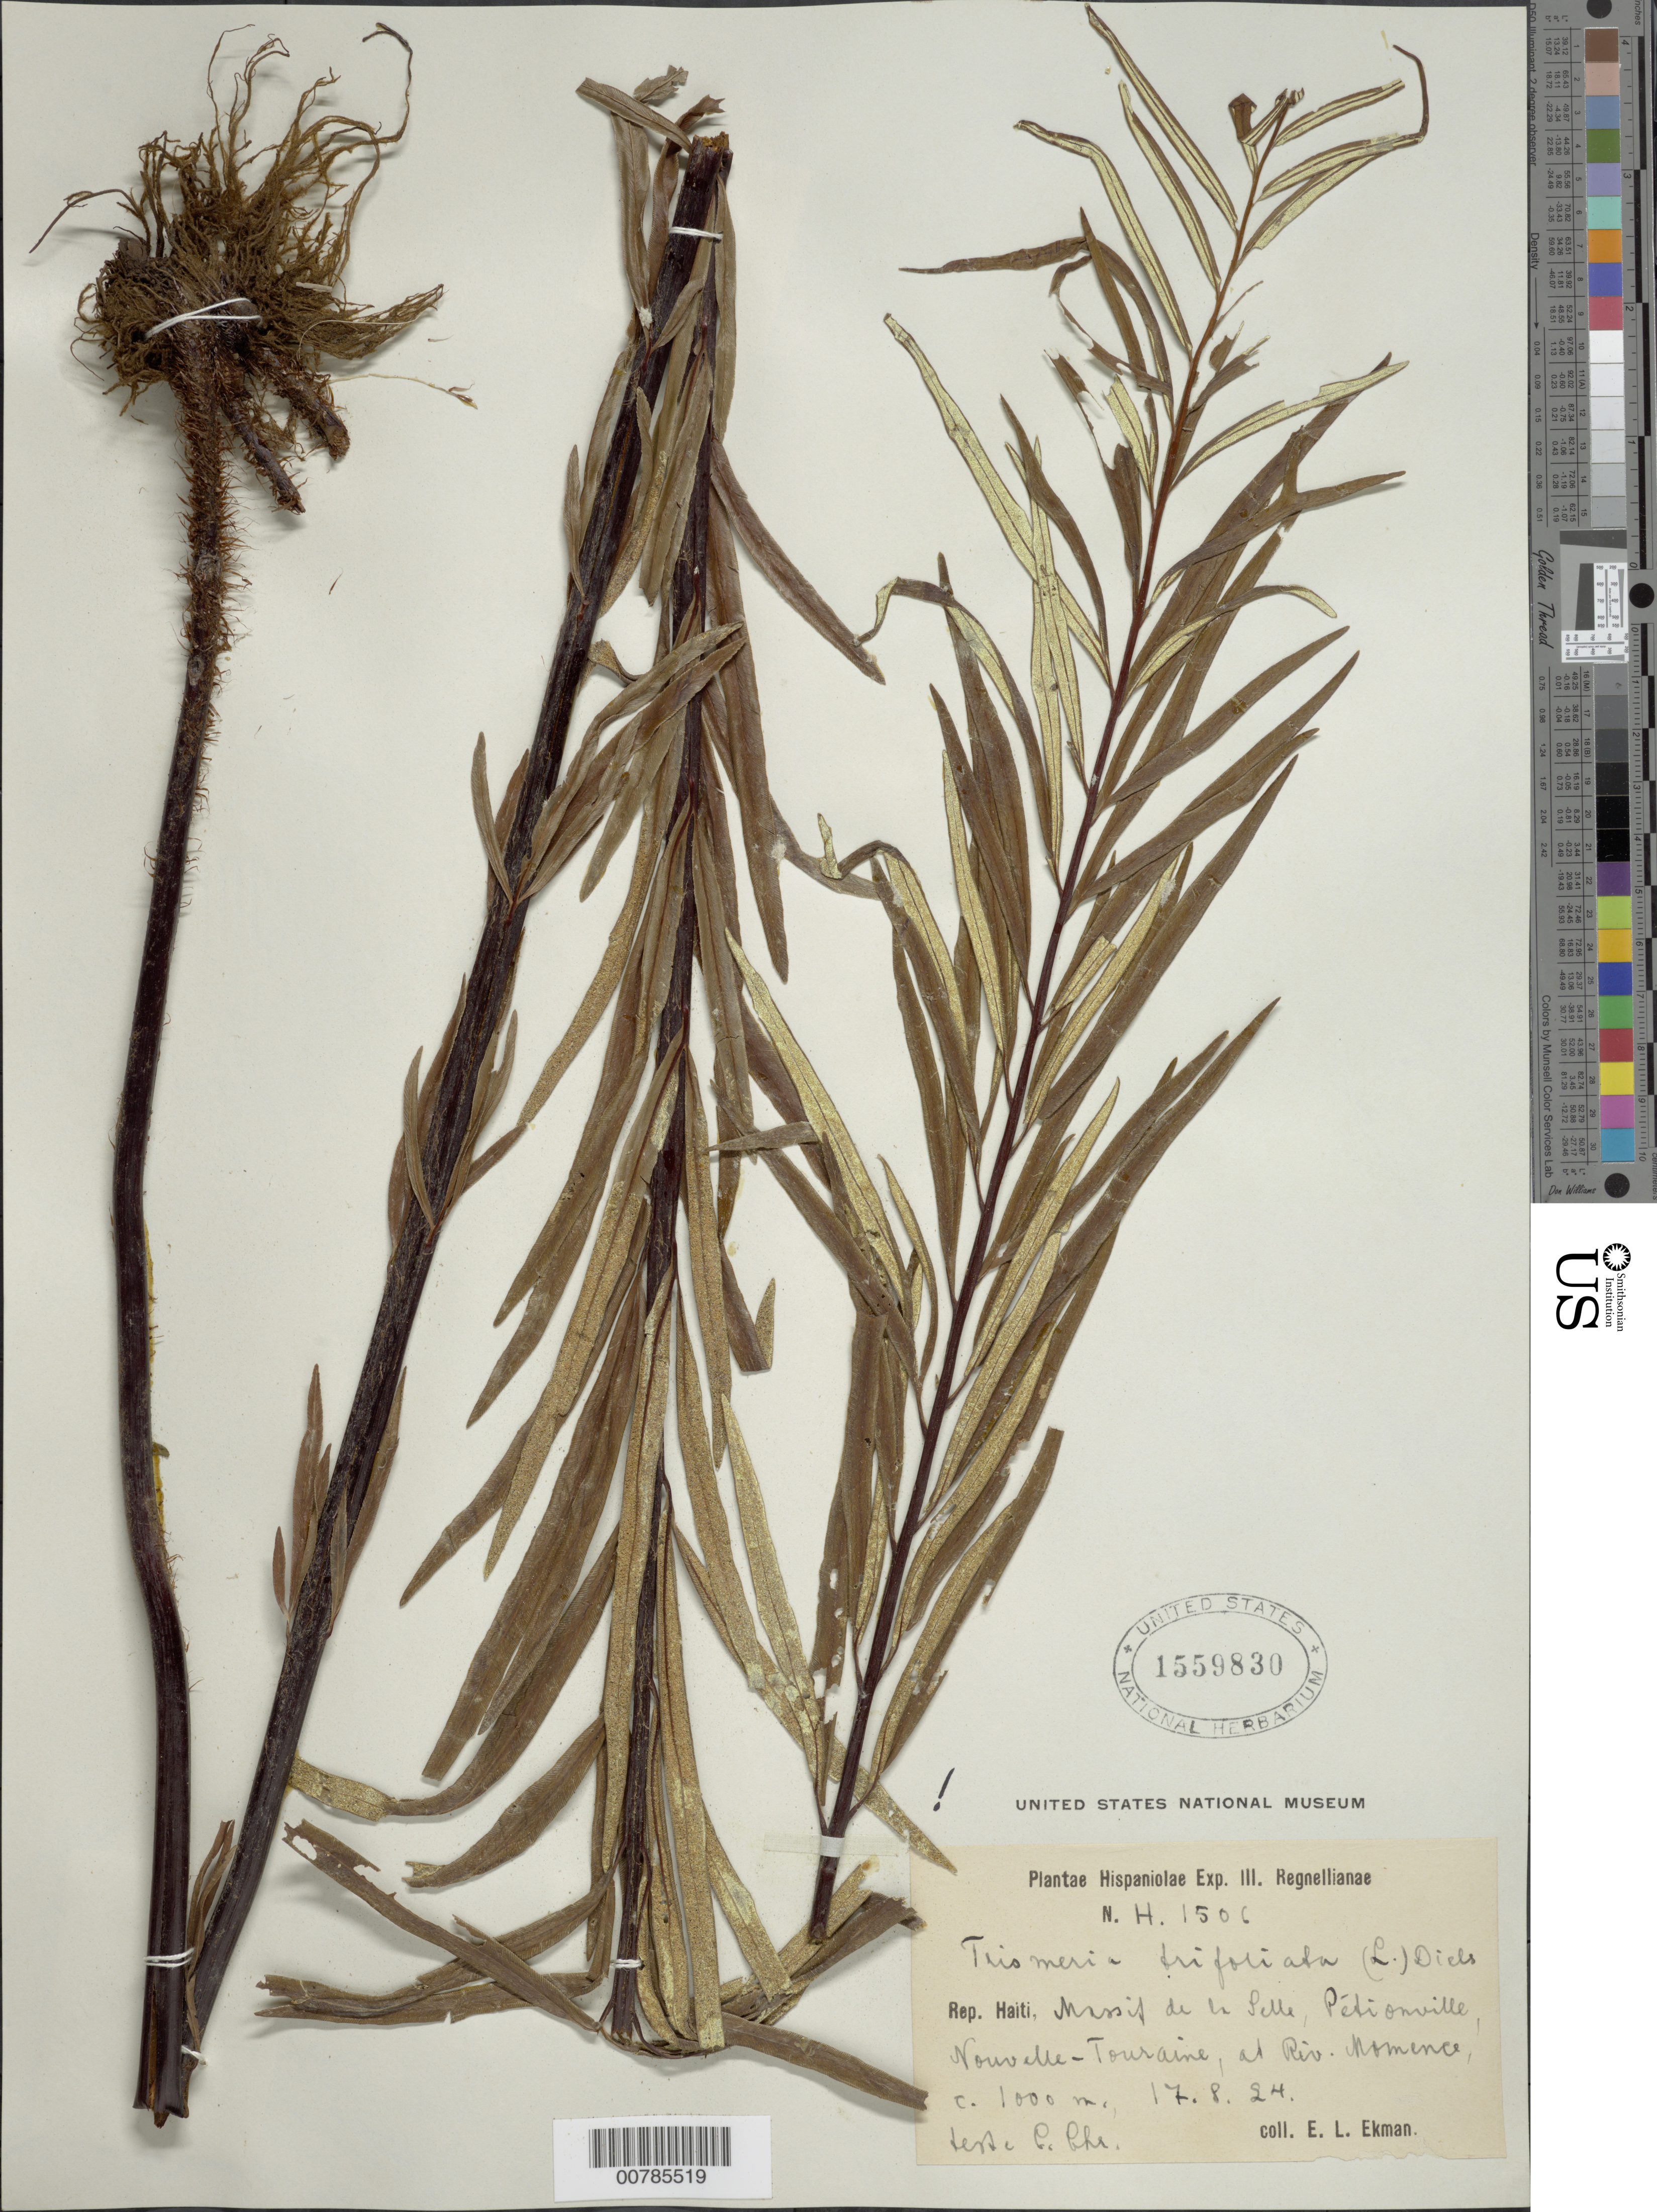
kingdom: Plantae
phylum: Tracheophyta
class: Polypodiopsida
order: Polypodiales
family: Pteridaceae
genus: Pityrogramma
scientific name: Pityrogramma trifoliata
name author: (L.) R.M. Tryon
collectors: E. L. Ekman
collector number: H 1506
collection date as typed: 17 Aug 1924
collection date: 1924-08-17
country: Haiti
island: Hispaniola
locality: Massif de la Selle, Pétionville, Nouvelle-Touraine, at Riv. Nomence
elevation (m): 1000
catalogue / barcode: US 1559830